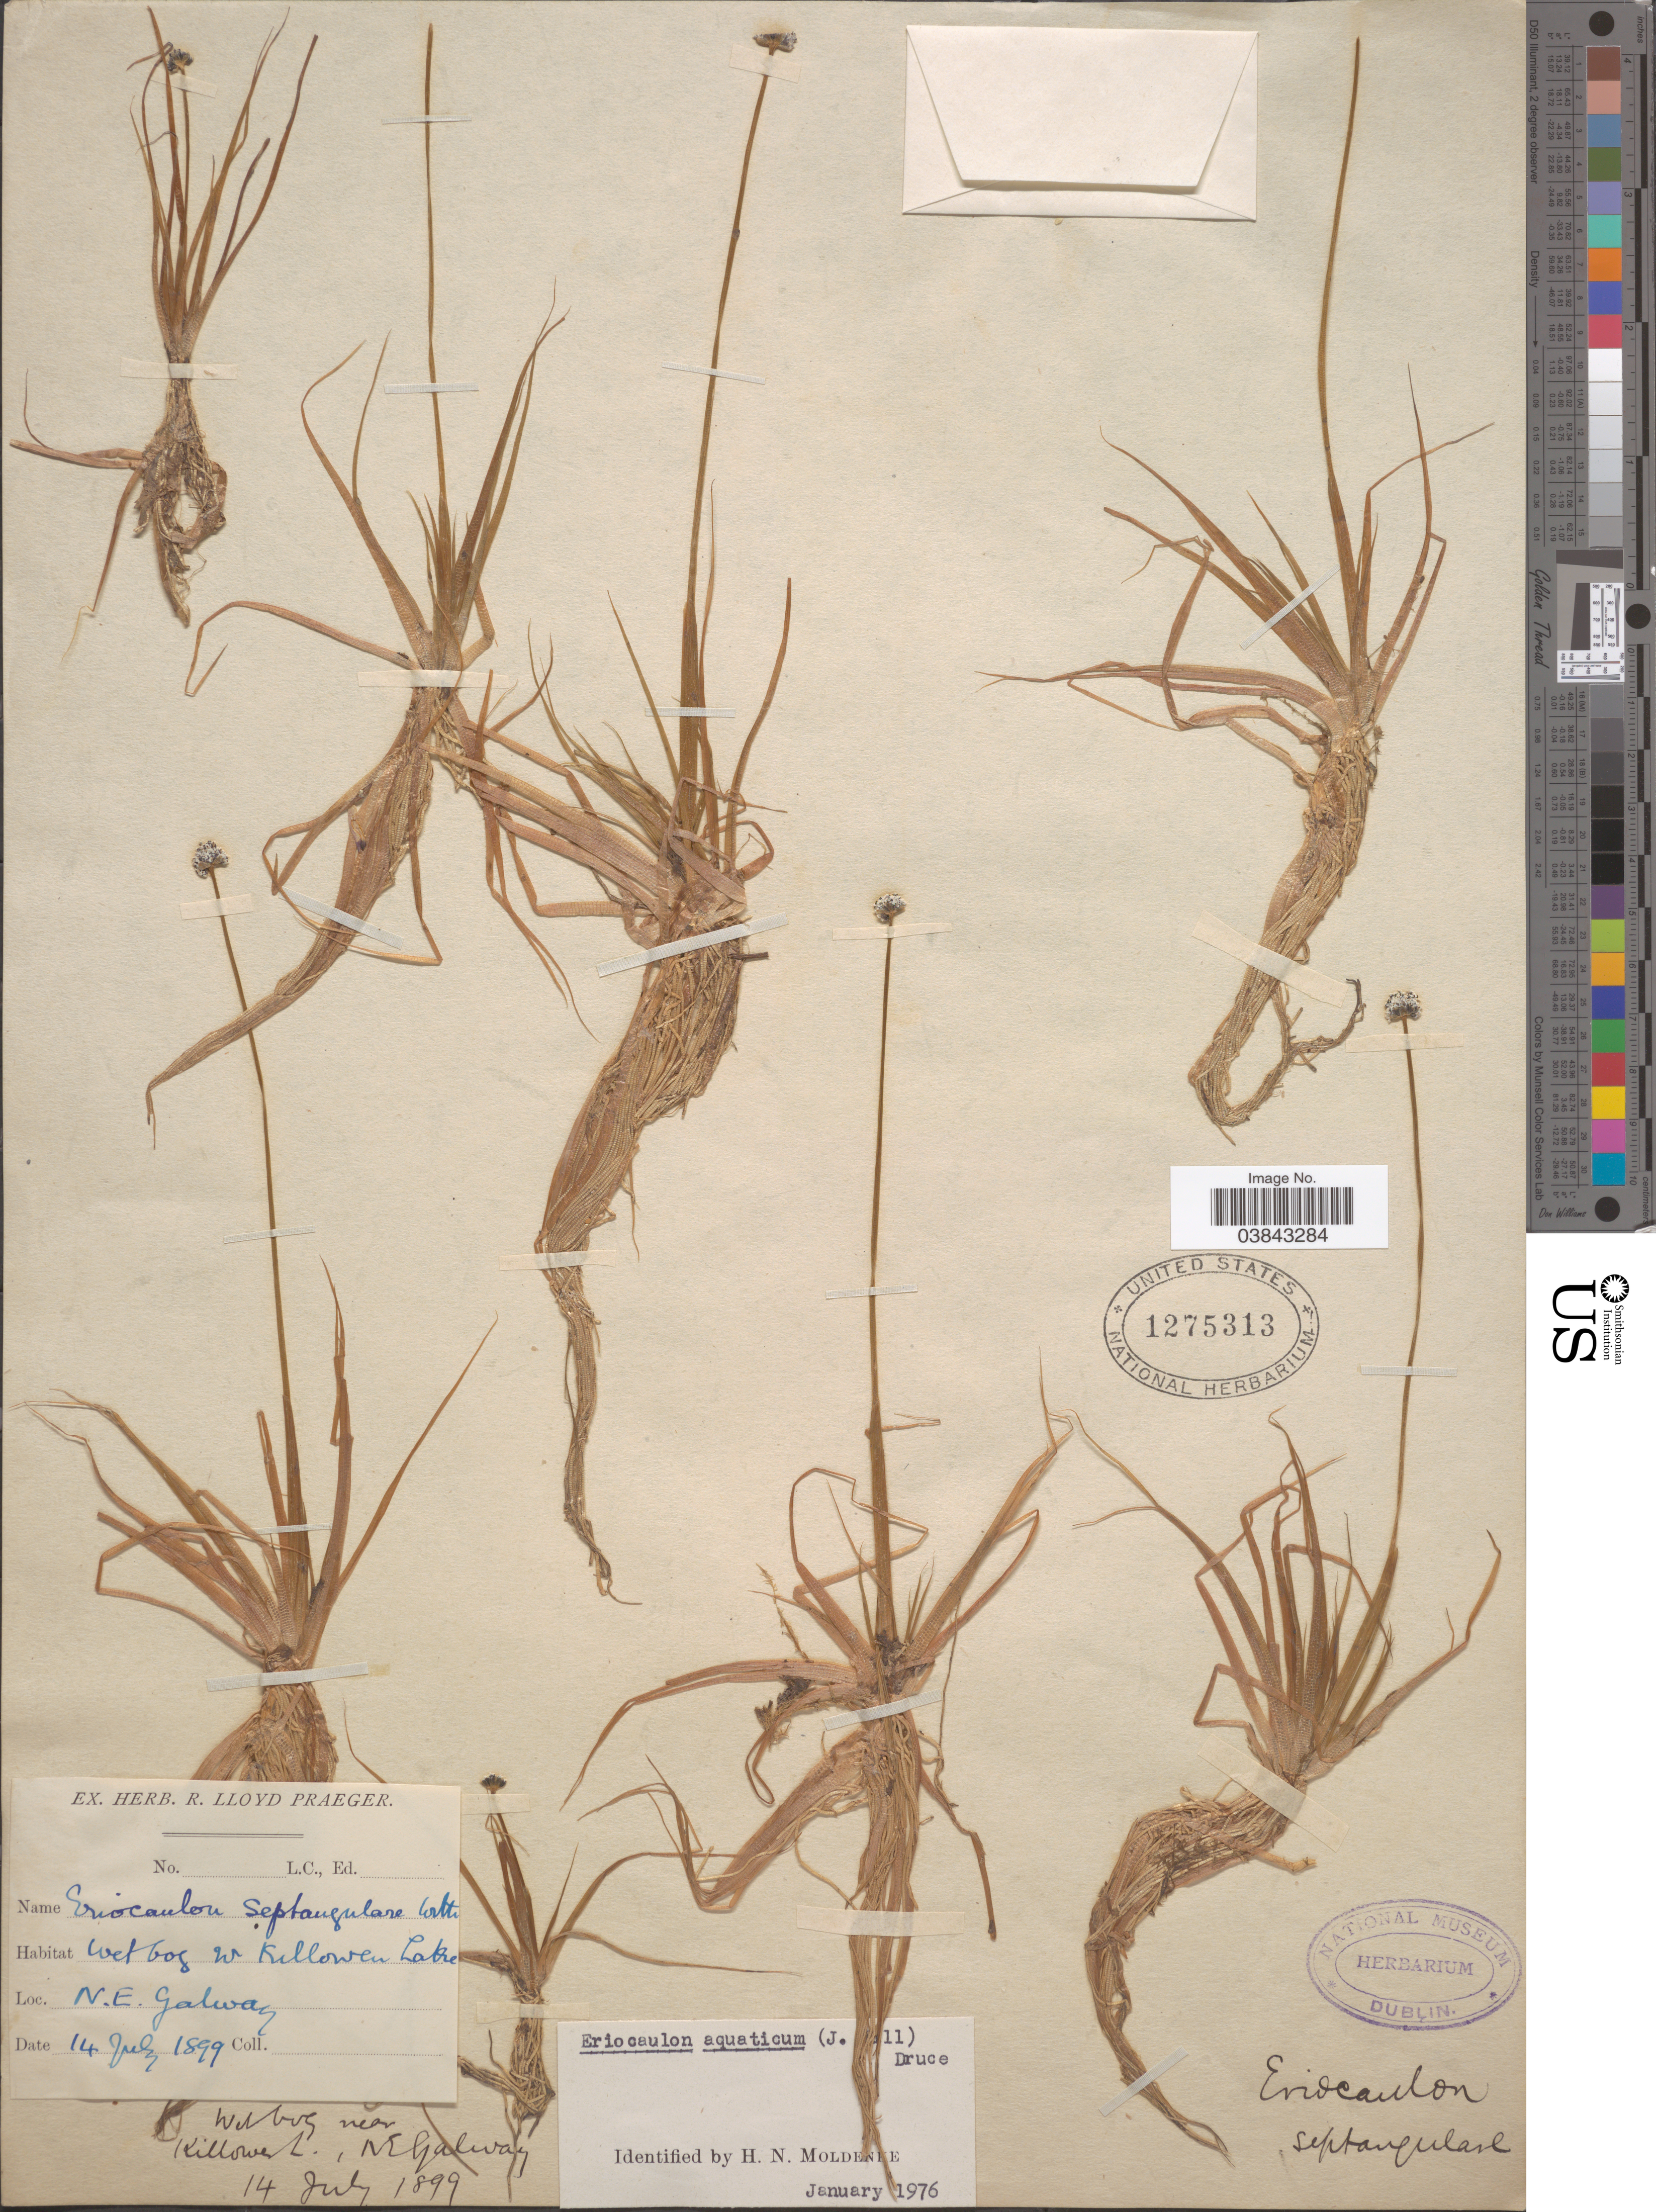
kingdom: Plantae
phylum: Tracheophyta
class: Liliopsida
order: Poales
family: Eriocaulaceae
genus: Eriocaulon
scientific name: Eriocaulon aquaticum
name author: (Hill) Druce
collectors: Ex herb. R. Lloyd Praeger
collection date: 1899-07-14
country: Ireland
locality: Wet bog nr Killowen Lake, N.E. Galway.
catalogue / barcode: US 1275313